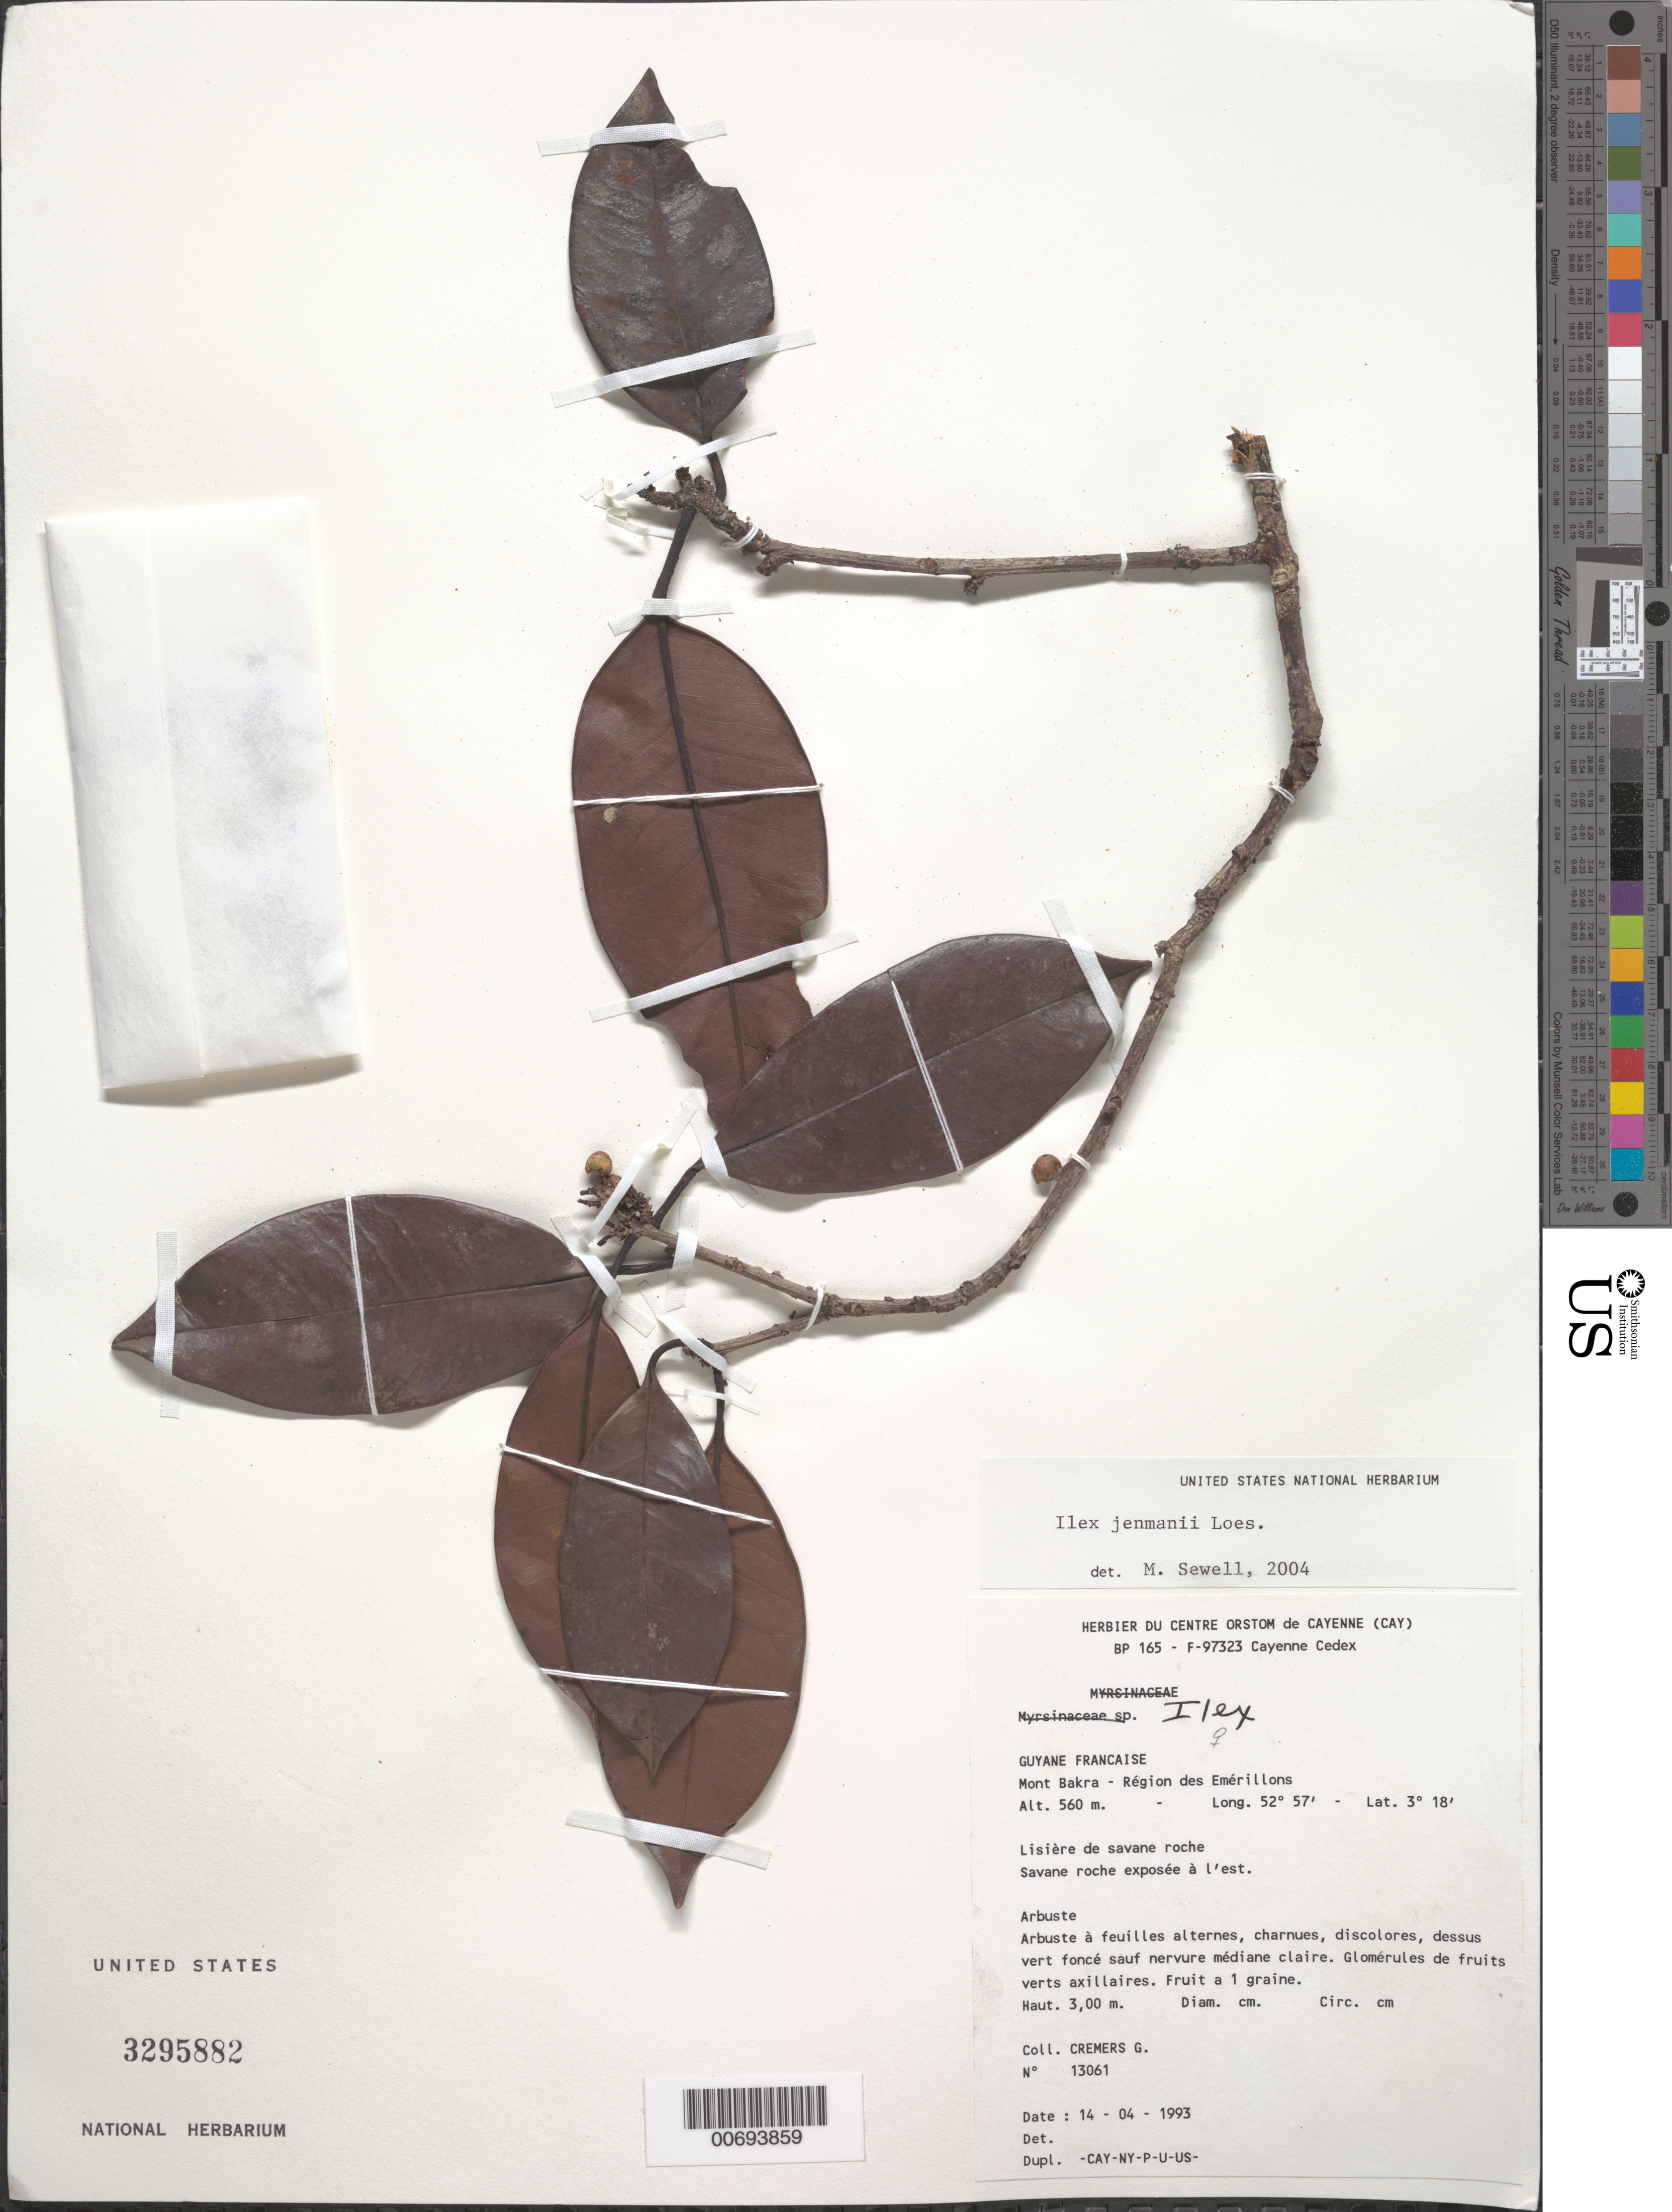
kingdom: Plantae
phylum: Tracheophyta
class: Magnoliopsida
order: Aquifoliales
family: Aquifoliaceae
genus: Ilex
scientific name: Ilex jenmanii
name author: Loes.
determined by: Sewell, M.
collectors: G. Cremers & J.-J. de Granville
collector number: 13061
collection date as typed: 14-Apr-93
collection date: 1993-04-14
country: French Guiana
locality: Mont Bakra, région des Emérillons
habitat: Lisiere de savane roche. Savane roche esposee a l'est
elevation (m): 560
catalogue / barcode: US 3295882